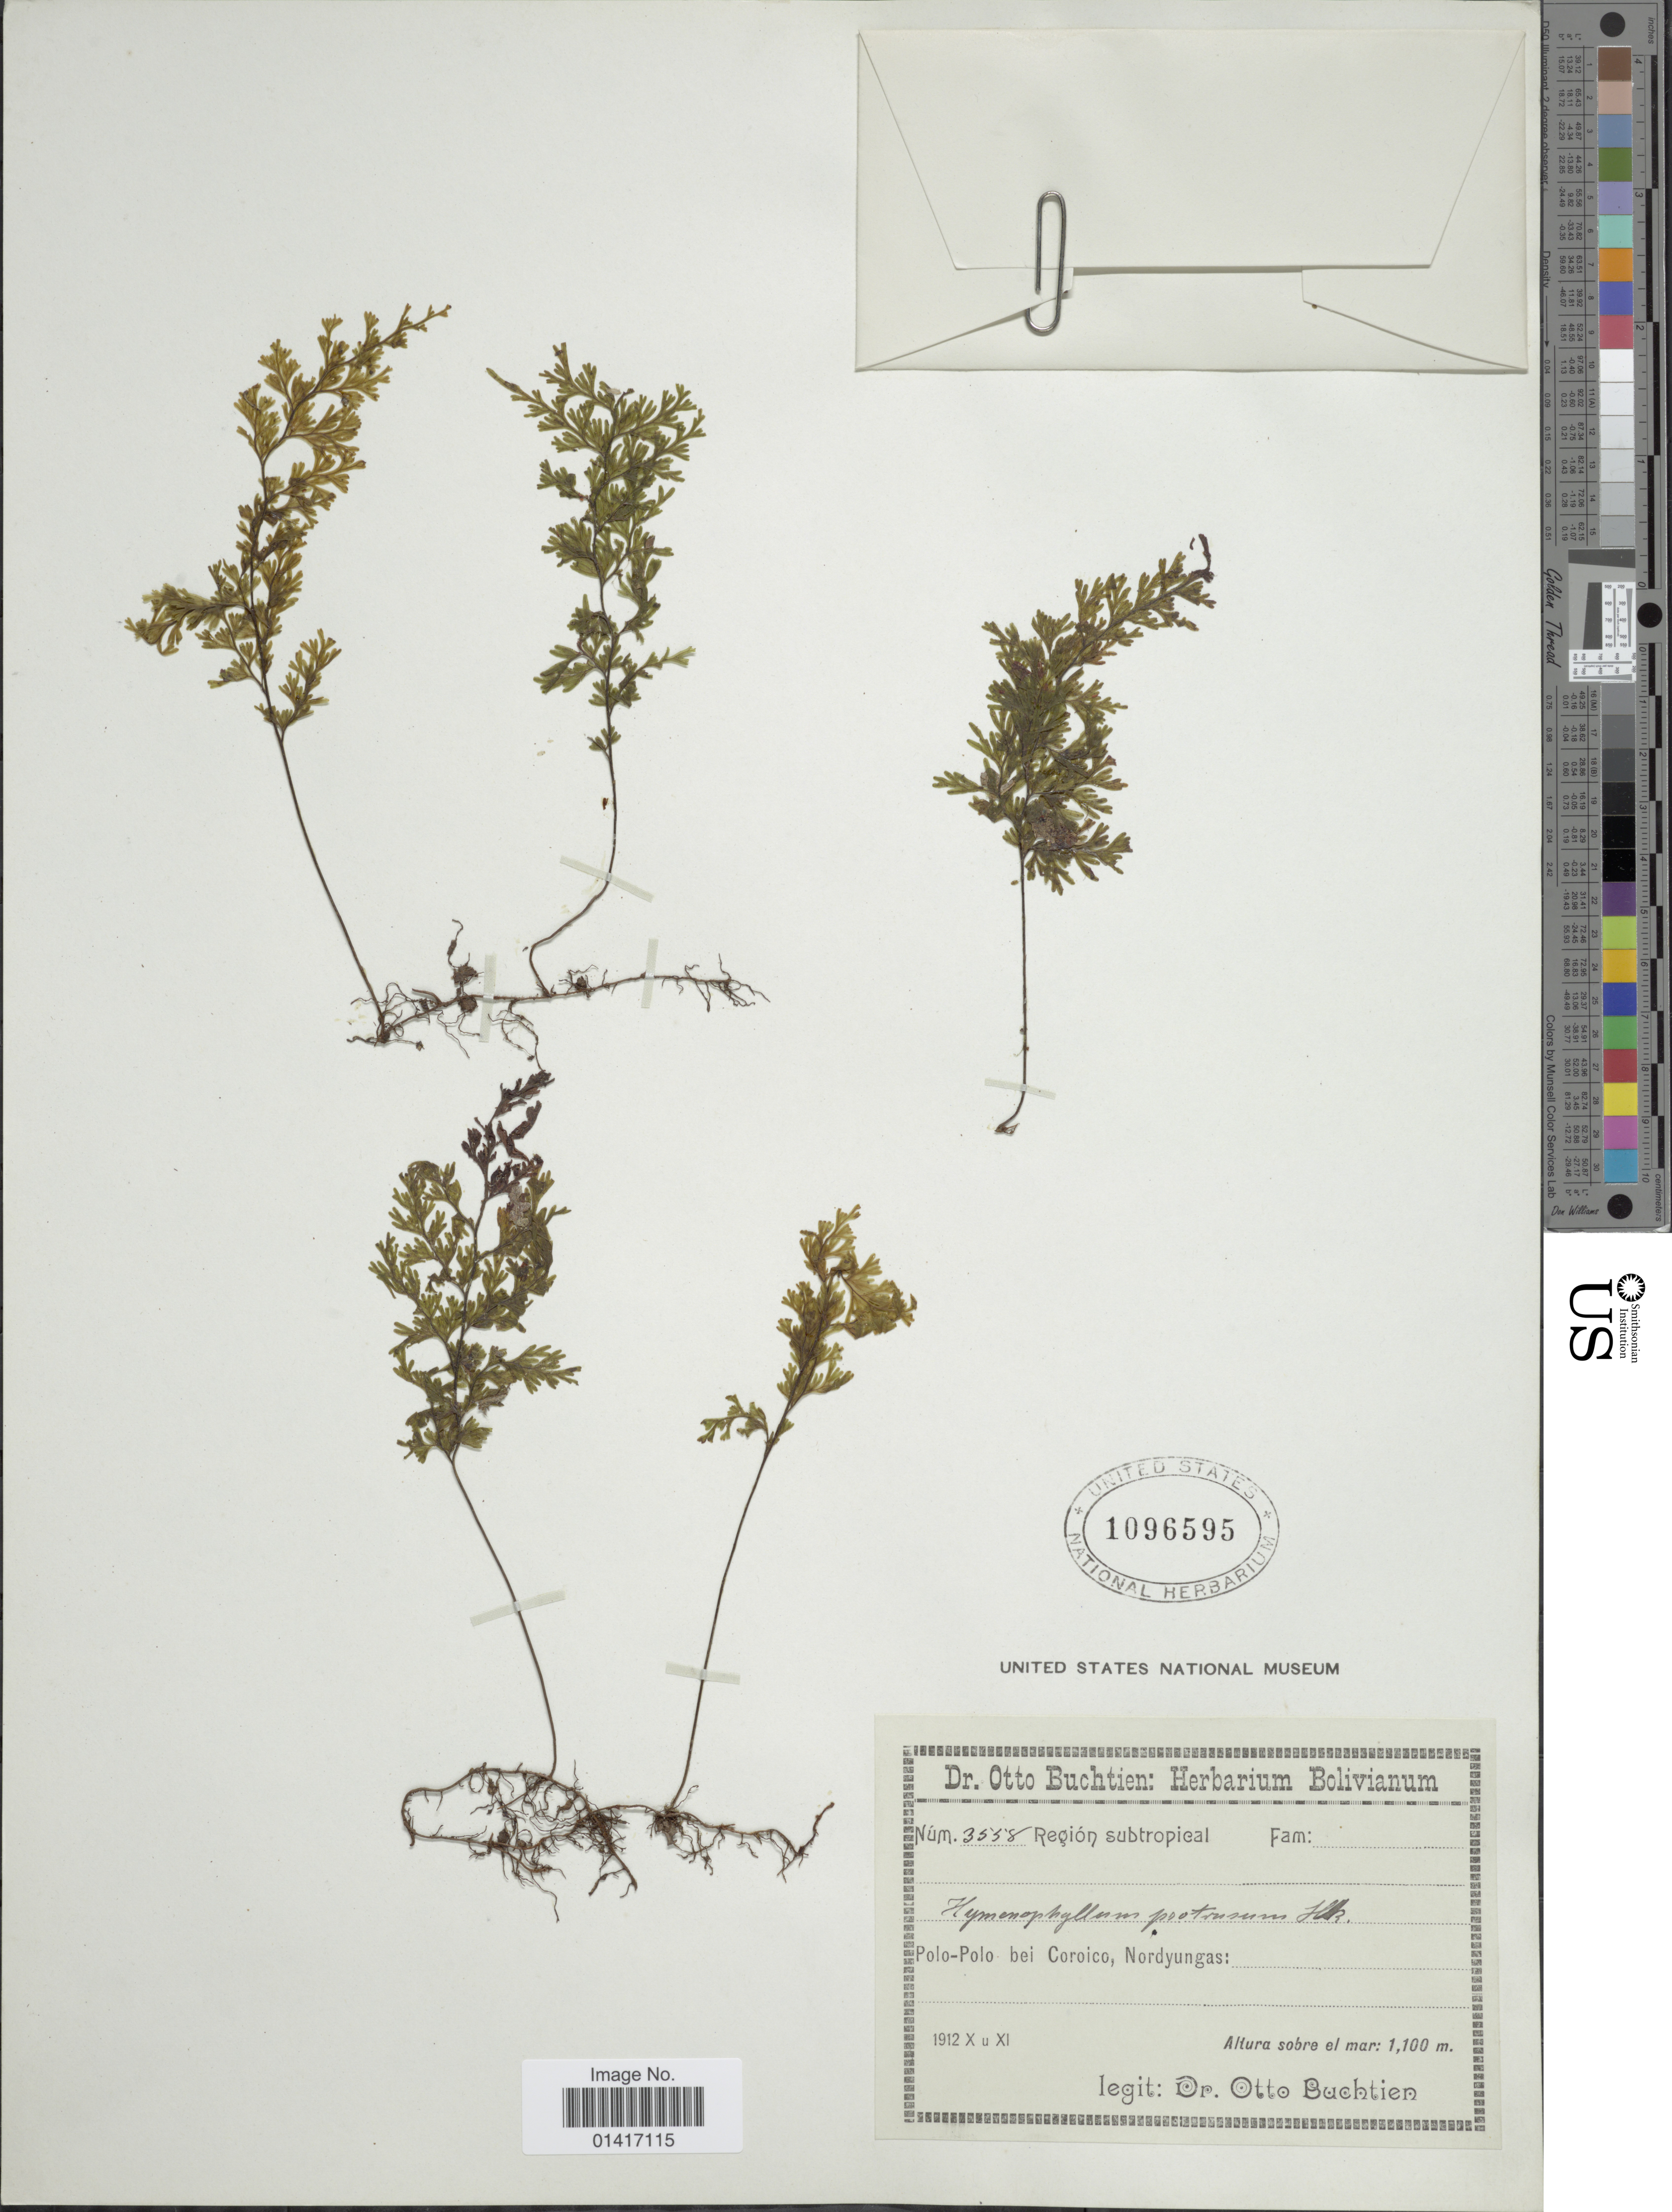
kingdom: Plantae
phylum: Tracheophyta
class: Polypodiopsida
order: Hymenophyllales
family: Hymenophyllaceae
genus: Hymenophyllum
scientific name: Hymenophyllum trichomanoides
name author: Bosch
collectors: O. Buchtien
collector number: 3558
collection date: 1912-10/1912-11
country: Bolivia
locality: Polo-Polo bei Coroico, Nordyungas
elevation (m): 1100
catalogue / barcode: US 1096595